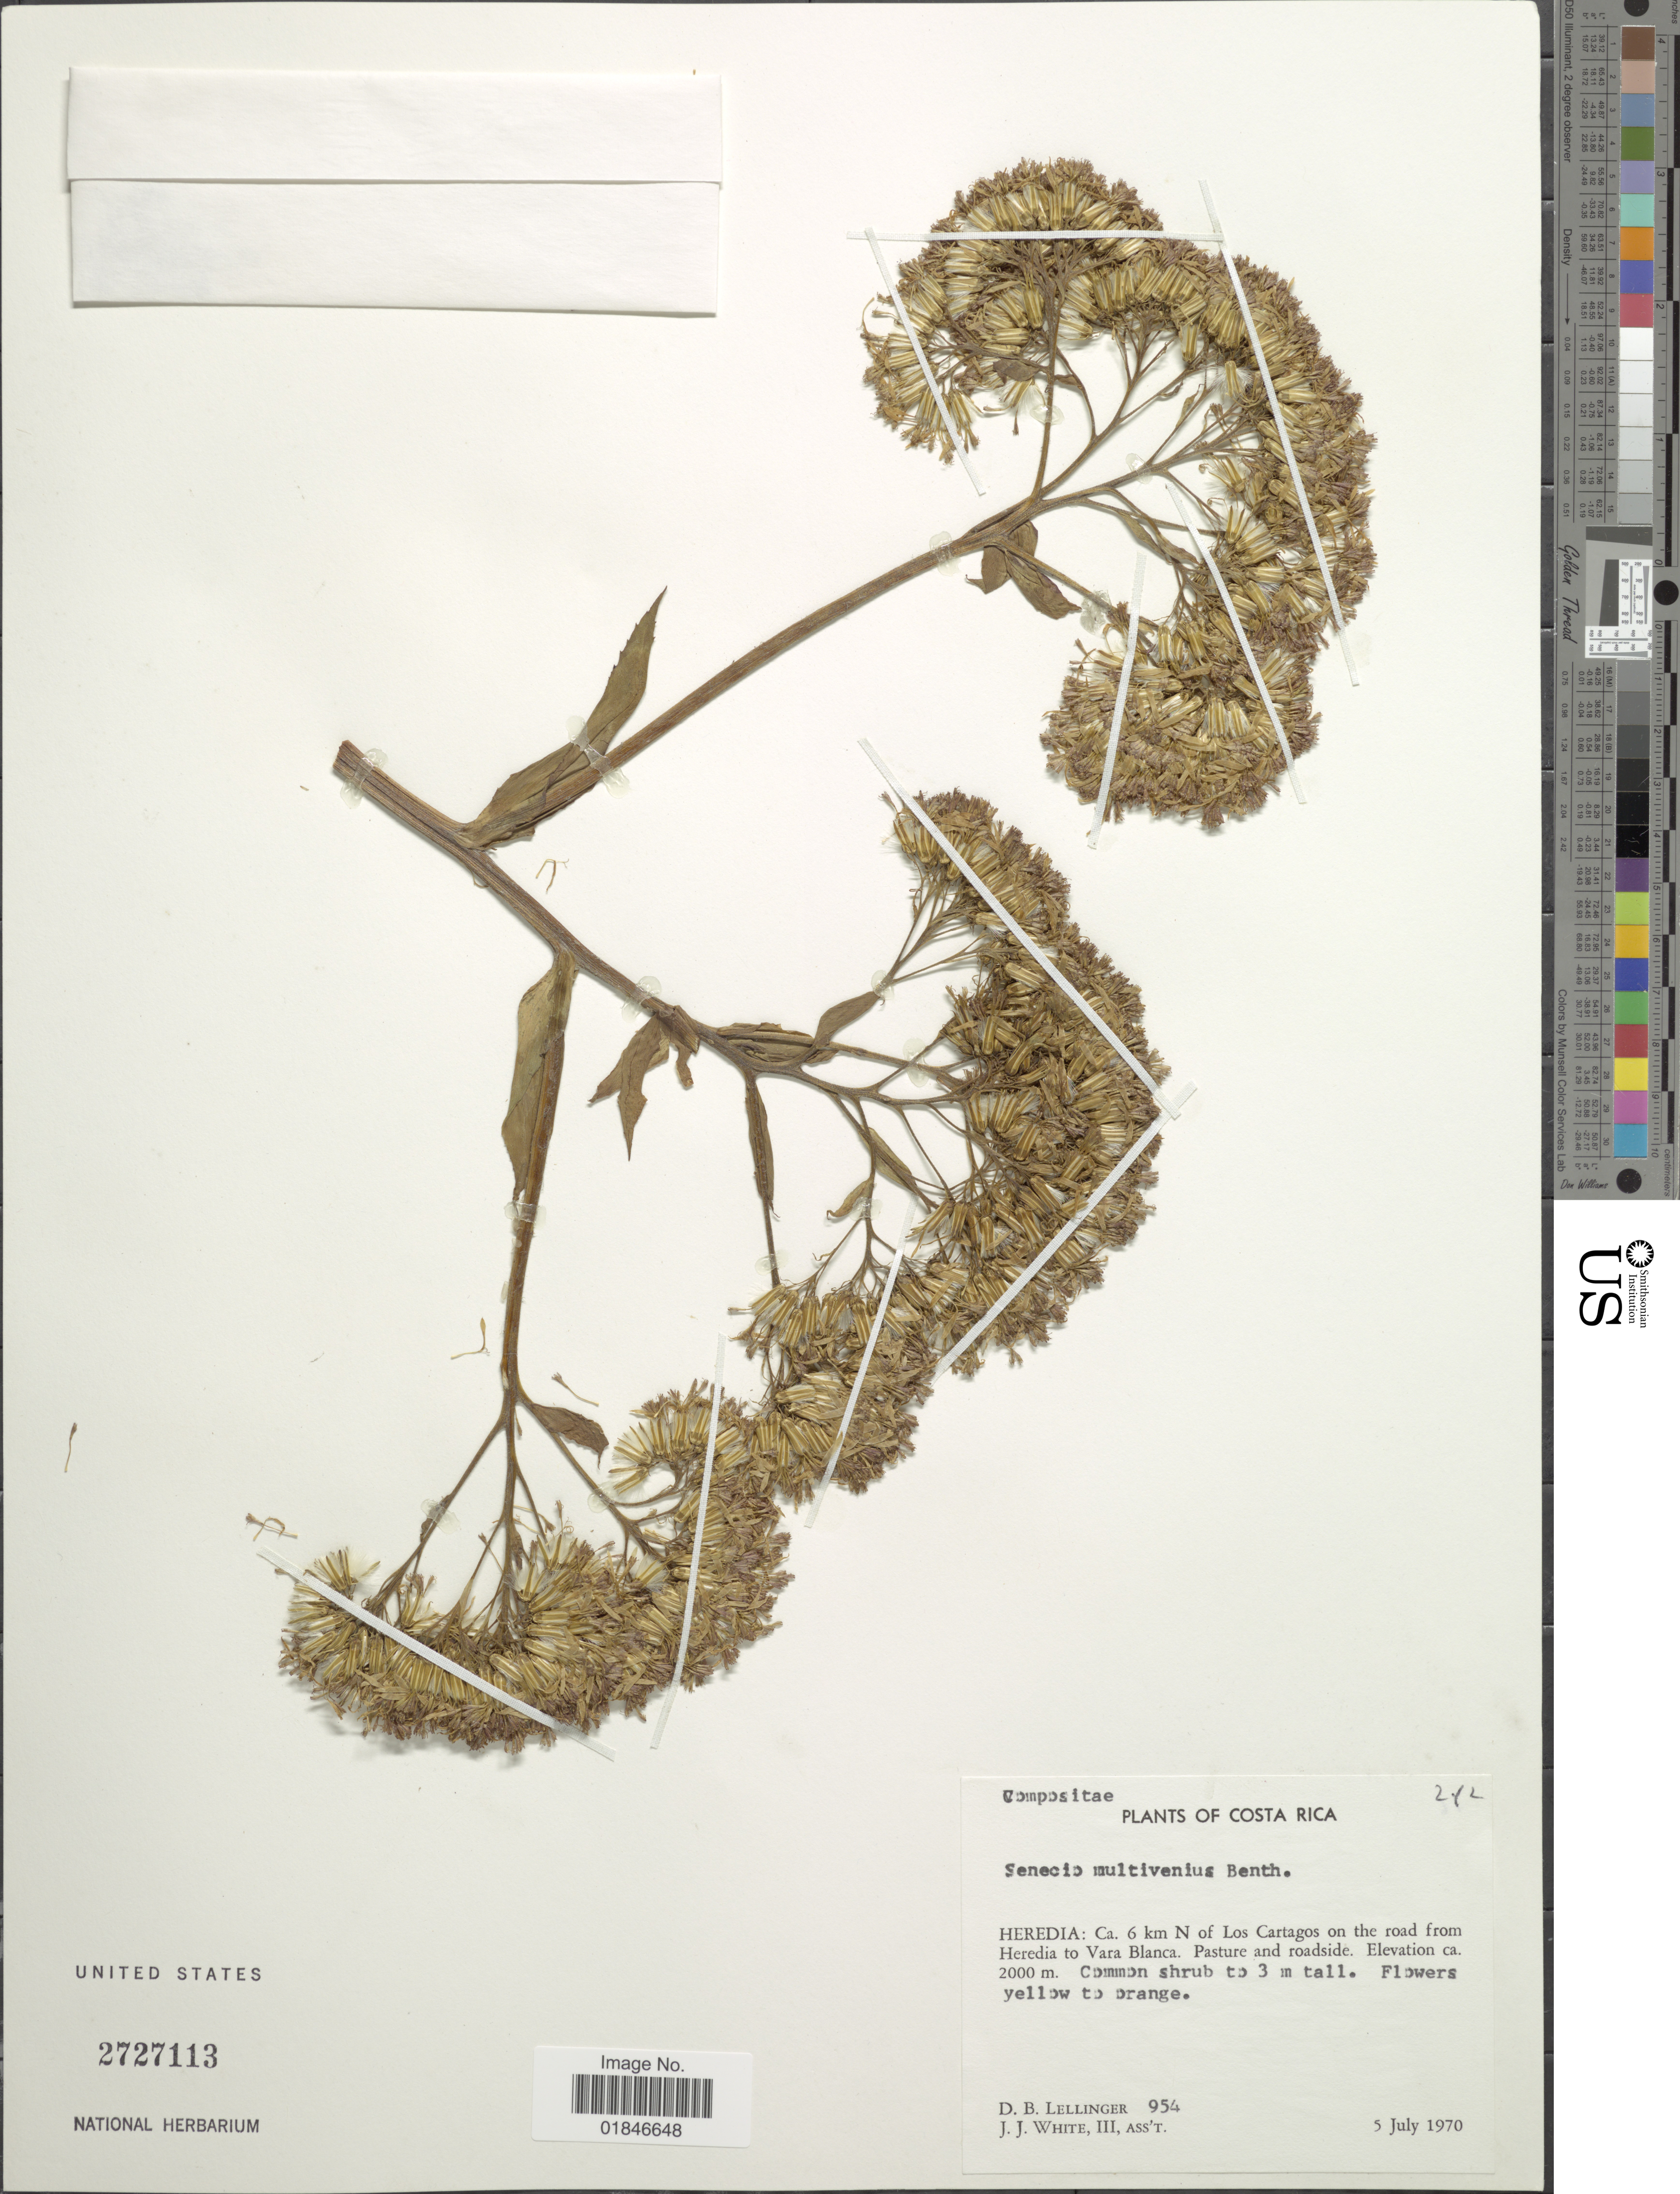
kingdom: Plantae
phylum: Tracheophyta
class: Magnoliopsida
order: Asterales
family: Asteraceae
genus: Jessea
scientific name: Jessea megaphylla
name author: (Greenm.) H. Rob. & Cuatrec.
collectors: D. B. Lellinger & J. J. White III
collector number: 954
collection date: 1970-07-05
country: Costa Rica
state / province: Heredia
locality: Heredia: Ca. 6 km N of Los Catagos on the road from Heredia to Vara Blanca.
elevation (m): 2000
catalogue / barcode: US 2727113